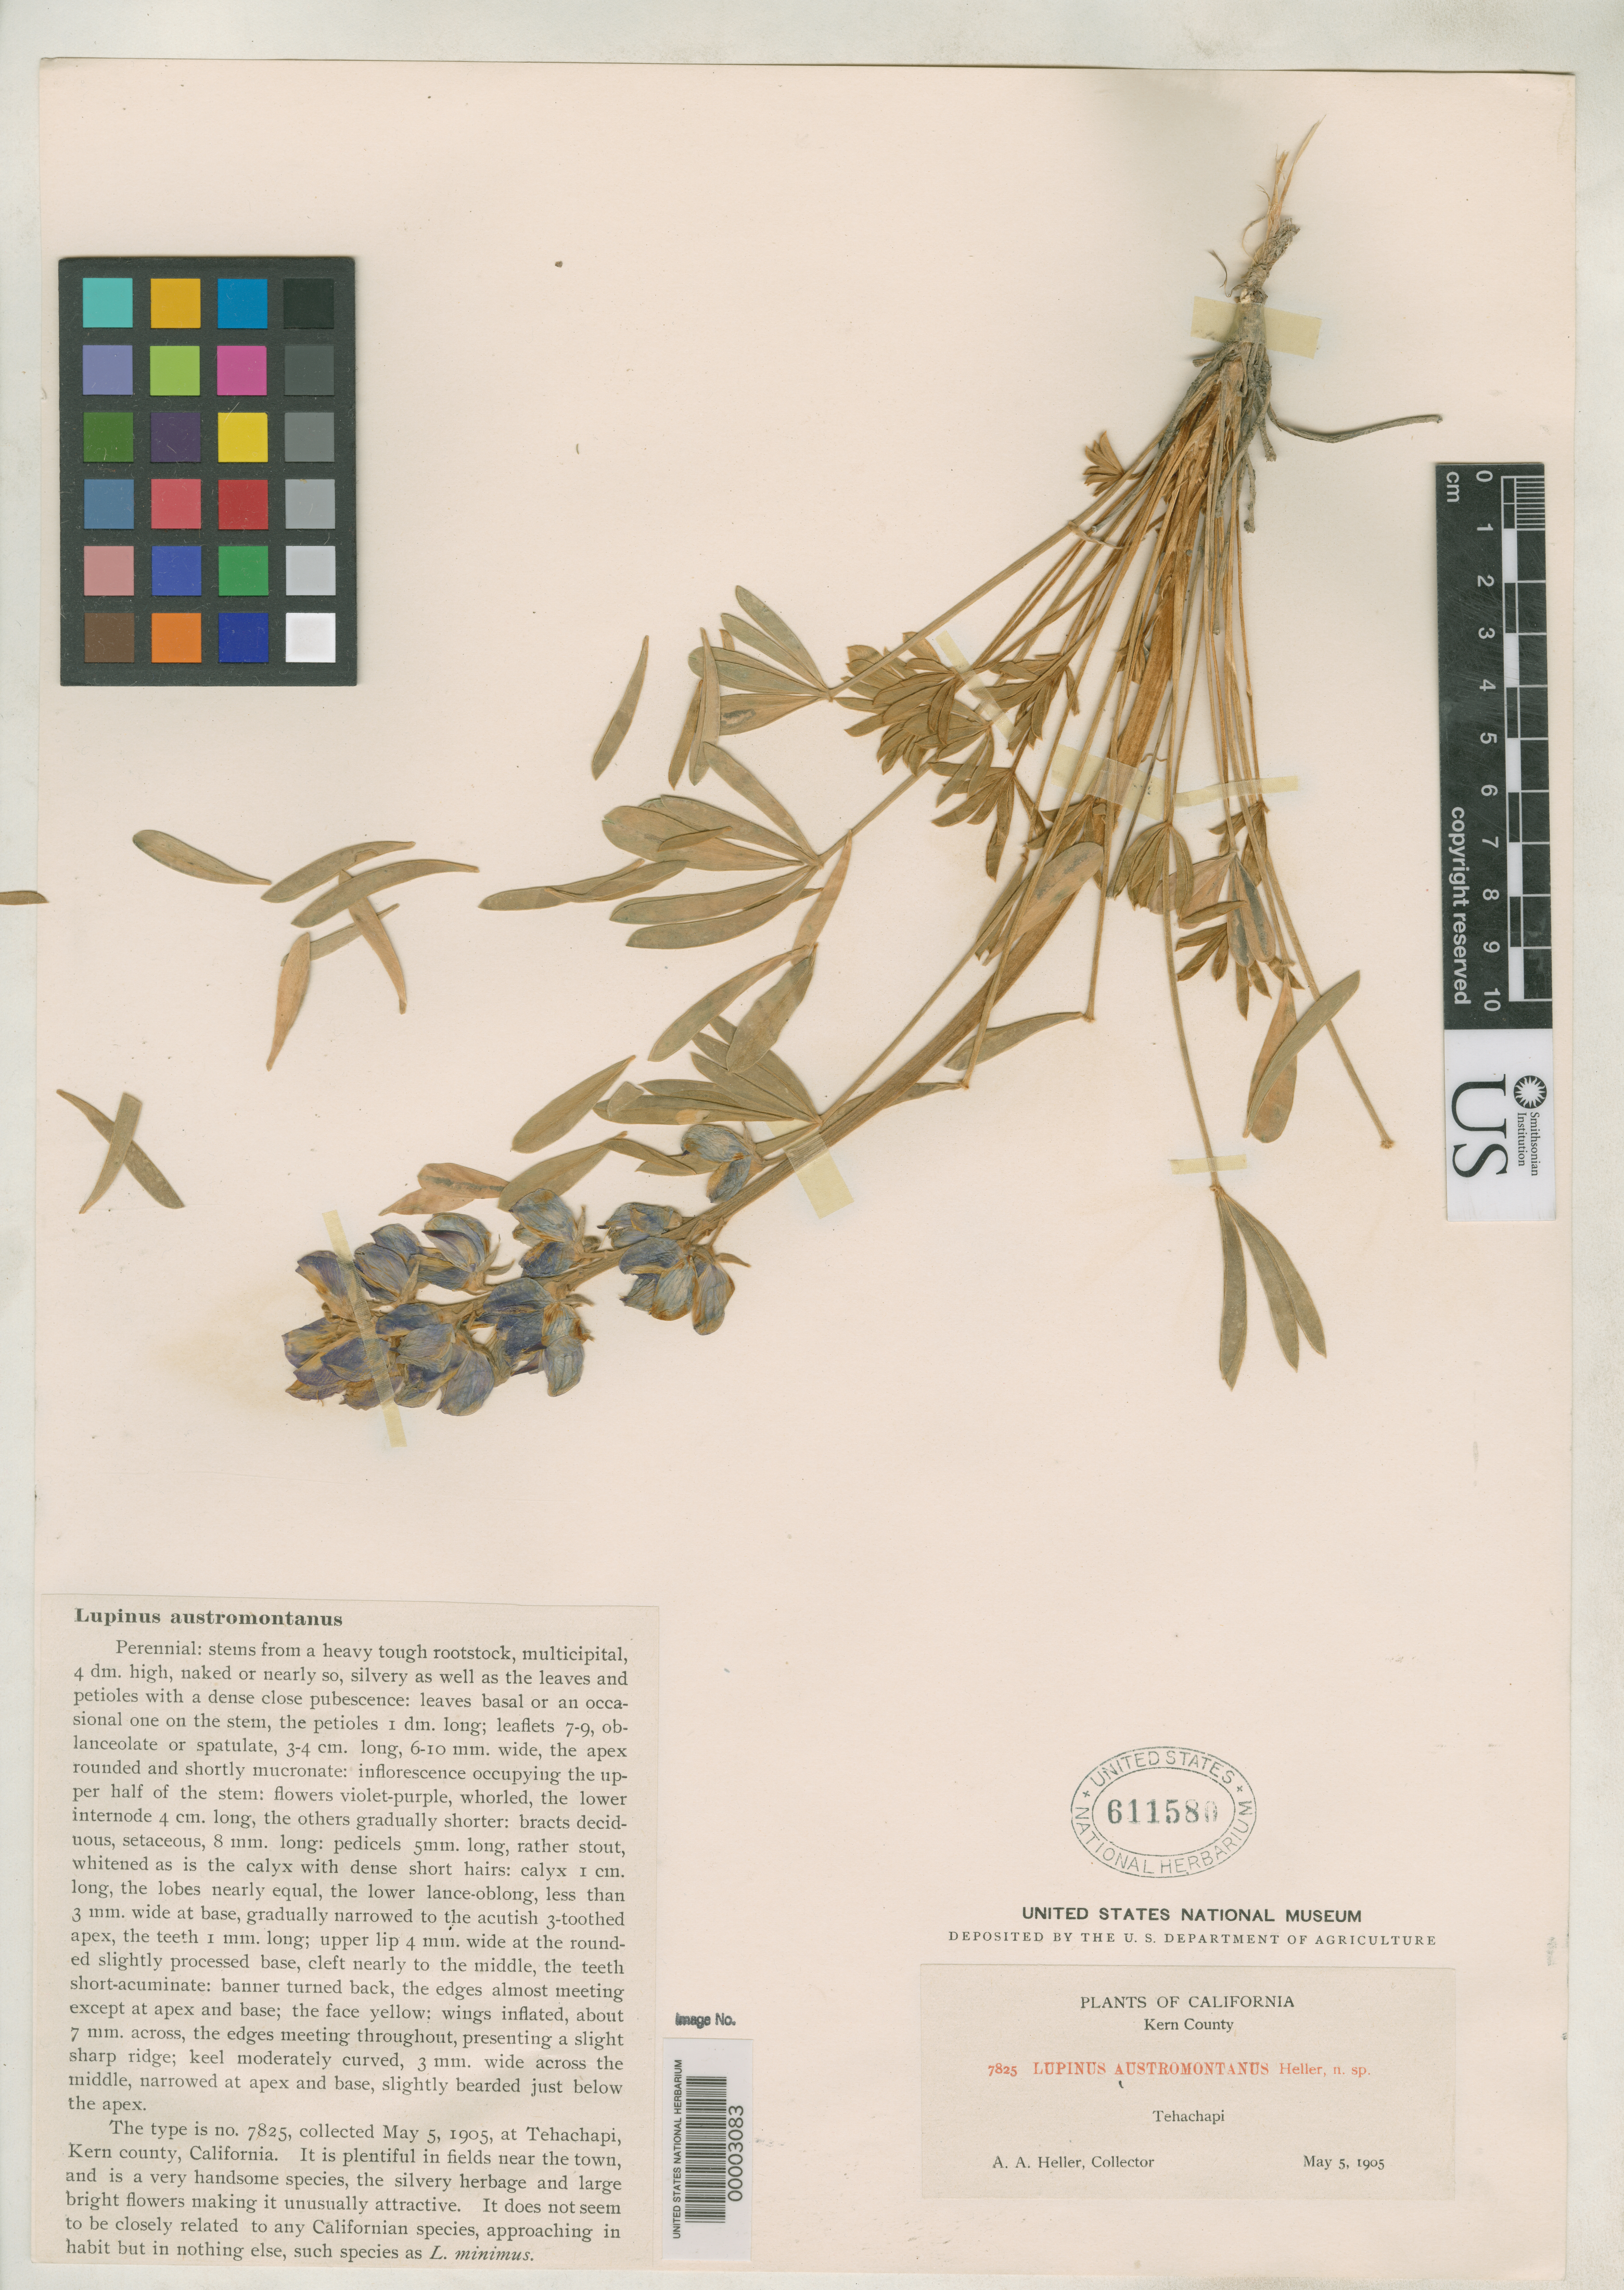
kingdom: Plantae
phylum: Tracheophyta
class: Magnoliopsida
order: Fabales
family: Fabaceae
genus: Lupinus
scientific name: Lupinus austromontanus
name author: A. Heller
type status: Isotype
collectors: A. A. Heller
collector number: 7825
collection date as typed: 05 May 1905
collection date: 1905-05-05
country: United States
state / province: California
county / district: Kern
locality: Tehachapi.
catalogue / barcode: US 611580